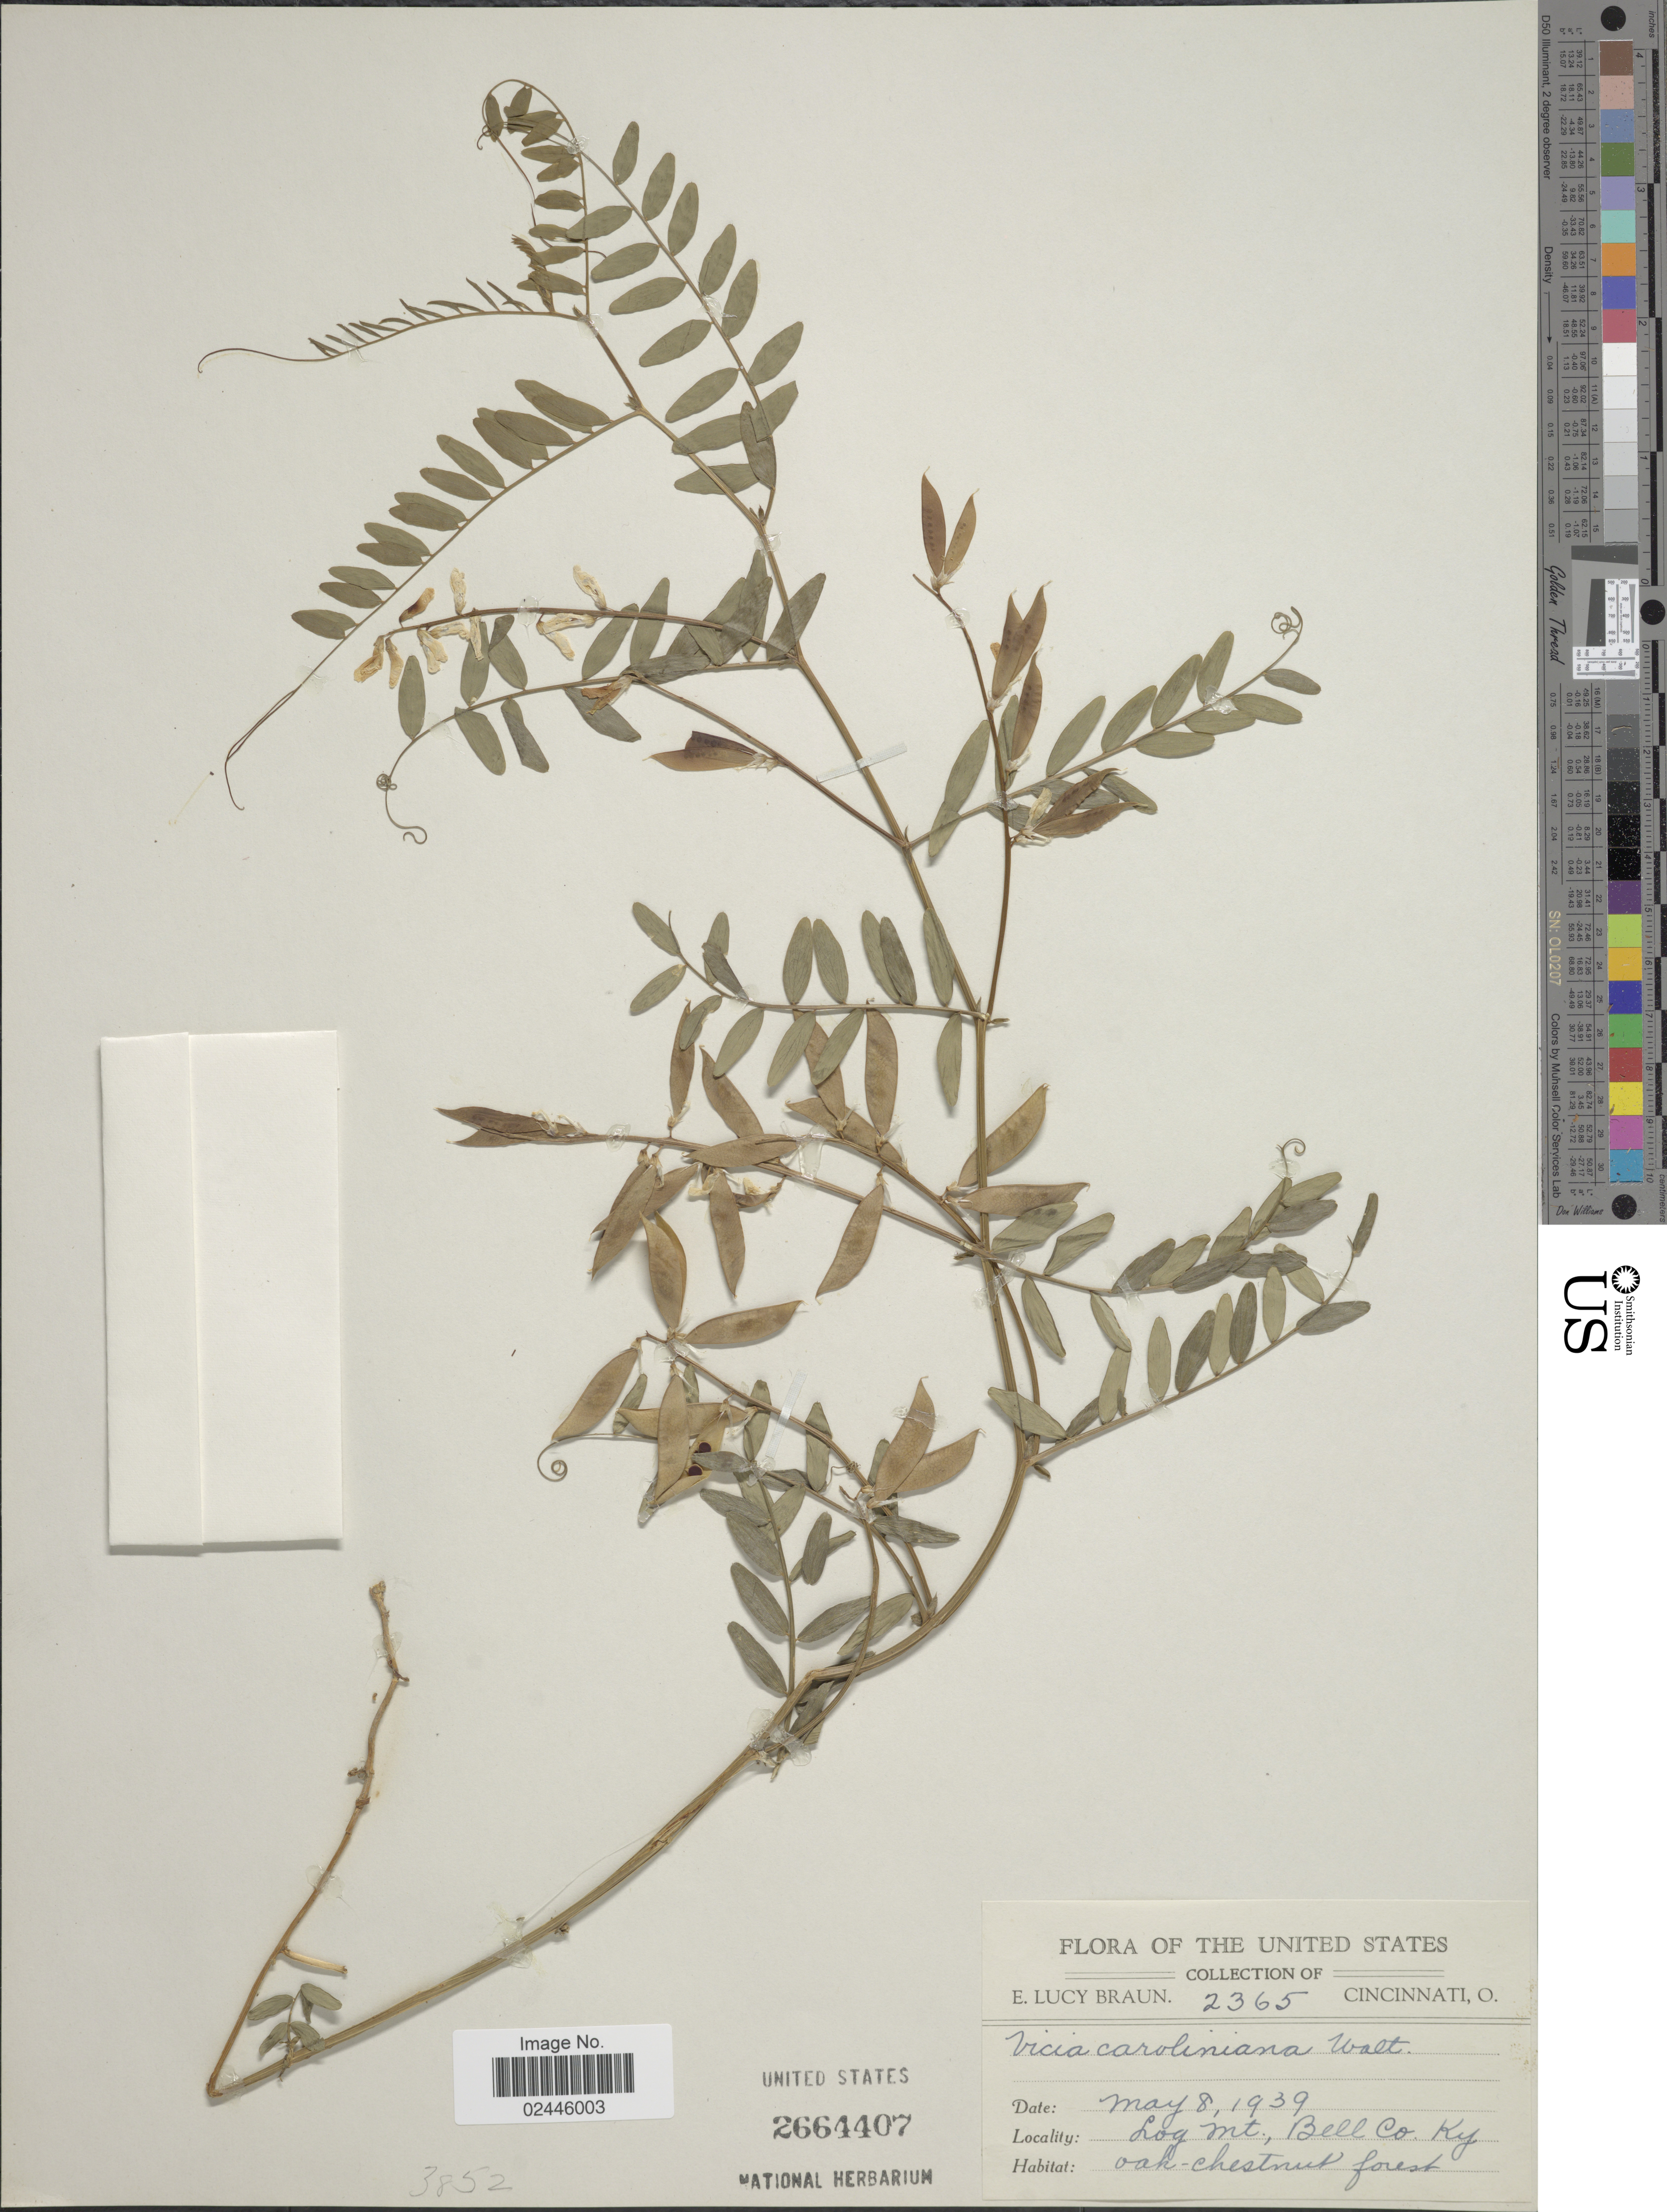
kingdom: Plantae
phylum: Tracheophyta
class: Magnoliopsida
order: Fabales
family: Fabaceae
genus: Vicia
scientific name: Vicia caroliniana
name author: Walter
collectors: E. L. Braun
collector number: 2365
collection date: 1939-05-08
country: United States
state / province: Kentucky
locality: Log Mt., Bell Co., oak-chestnut forest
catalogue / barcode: US 2664407